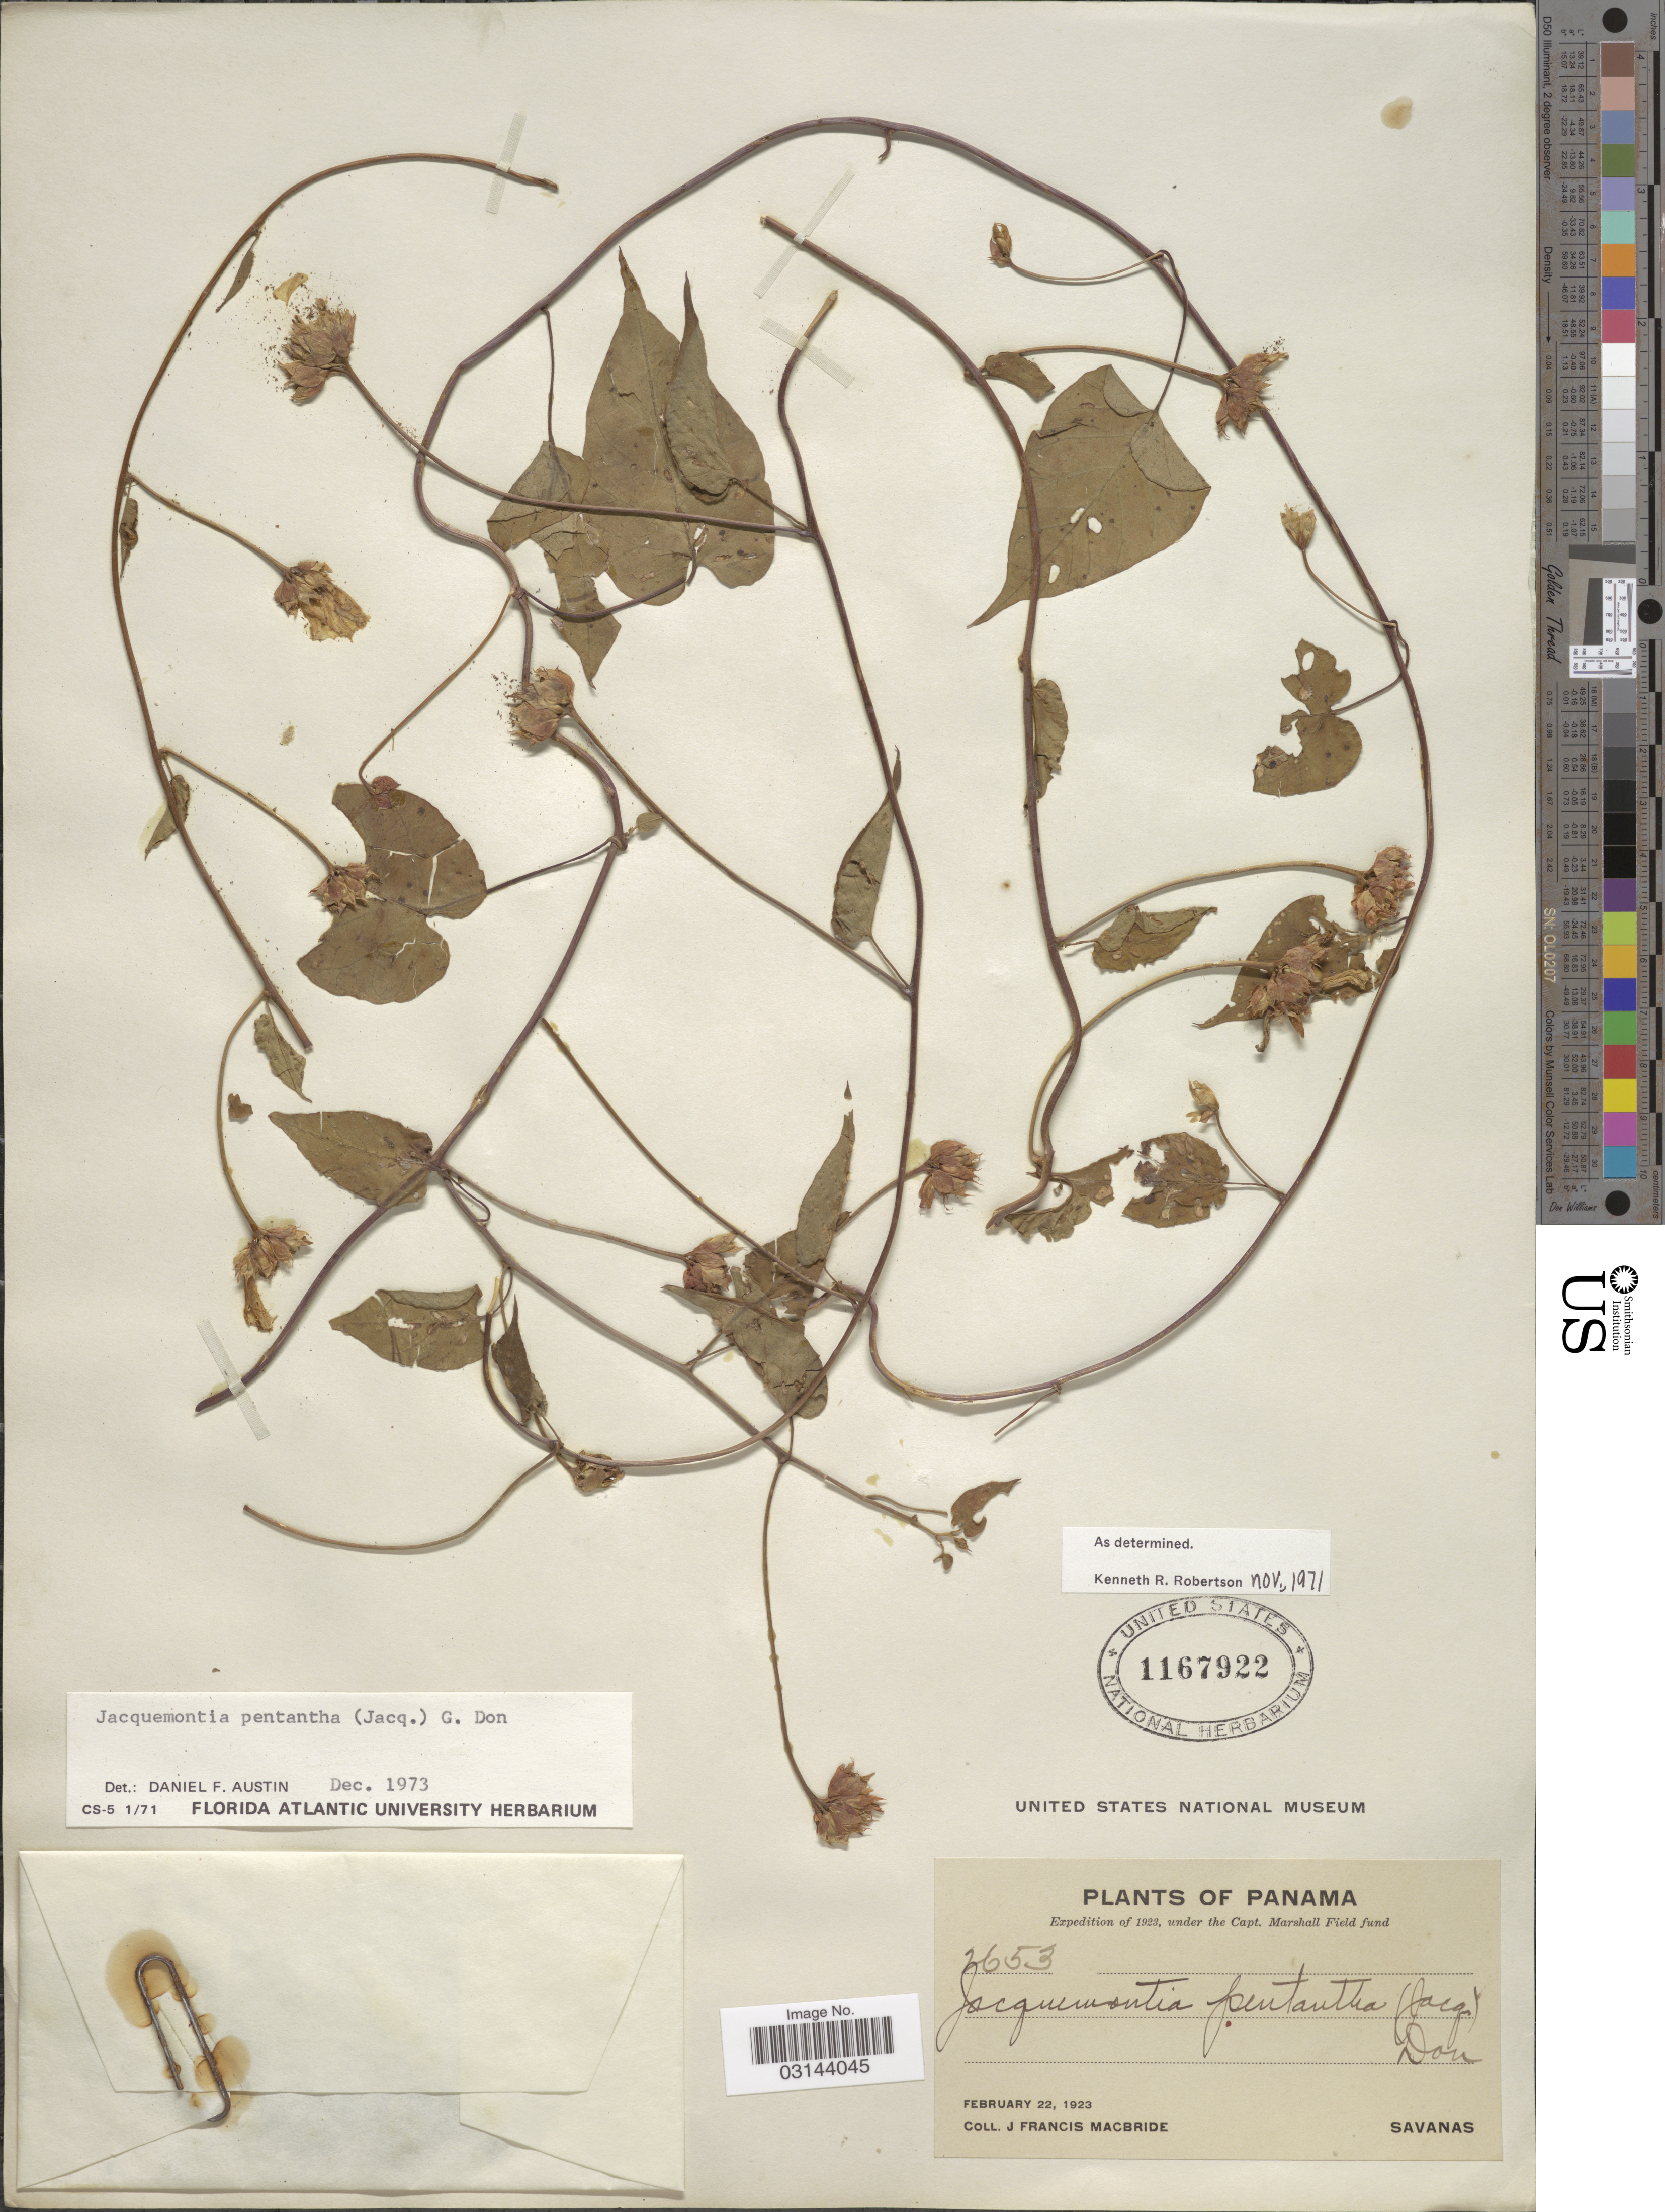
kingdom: Plantae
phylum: Tracheophyta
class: Magnoliopsida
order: Solanales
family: Convolvulaceae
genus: Jacquemontia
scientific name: Jacquemontia pentanthos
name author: (Jacq.) G. Don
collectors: J. F. Macbride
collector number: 2653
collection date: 1923-02-22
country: Panama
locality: Savanas.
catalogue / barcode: US 1167922